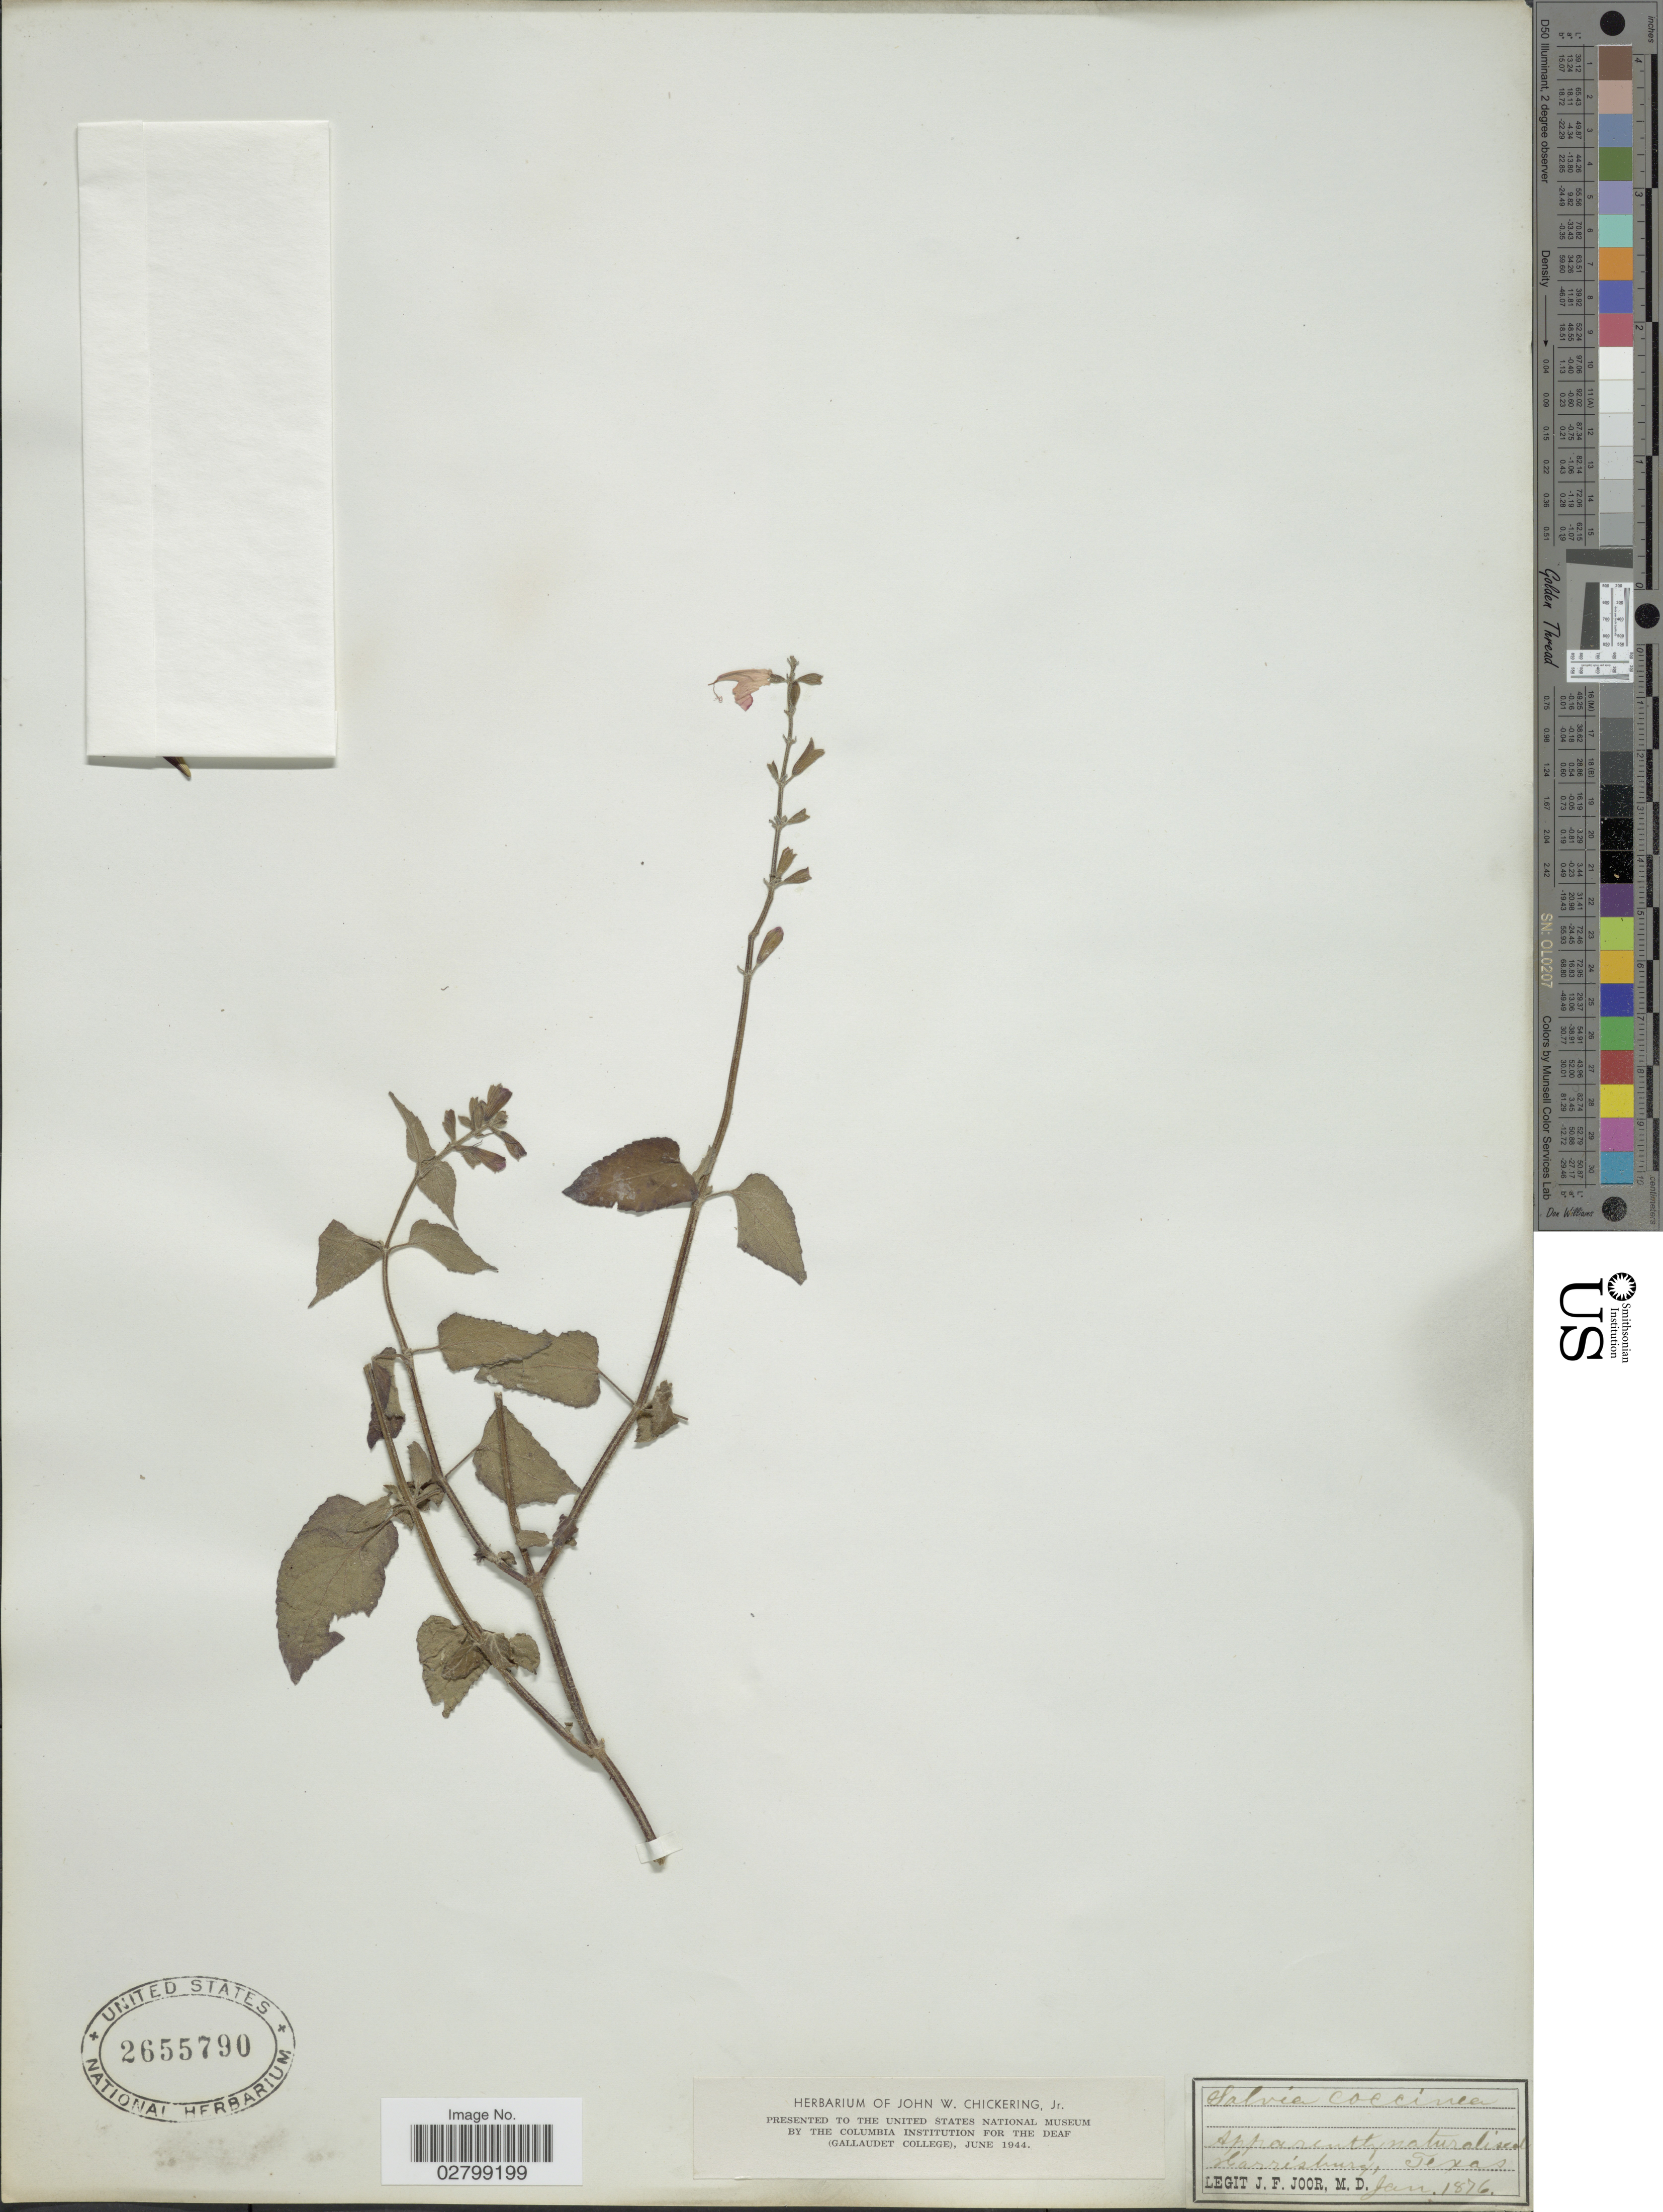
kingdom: Plantae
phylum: Tracheophyta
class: Magnoliopsida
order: Lamiales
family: Lamiaceae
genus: Salvia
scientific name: Salvia coccinea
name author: Etlinger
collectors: J. F. Joor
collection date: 1876-01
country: United States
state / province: Texas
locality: Harrisburg.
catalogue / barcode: US 2655790